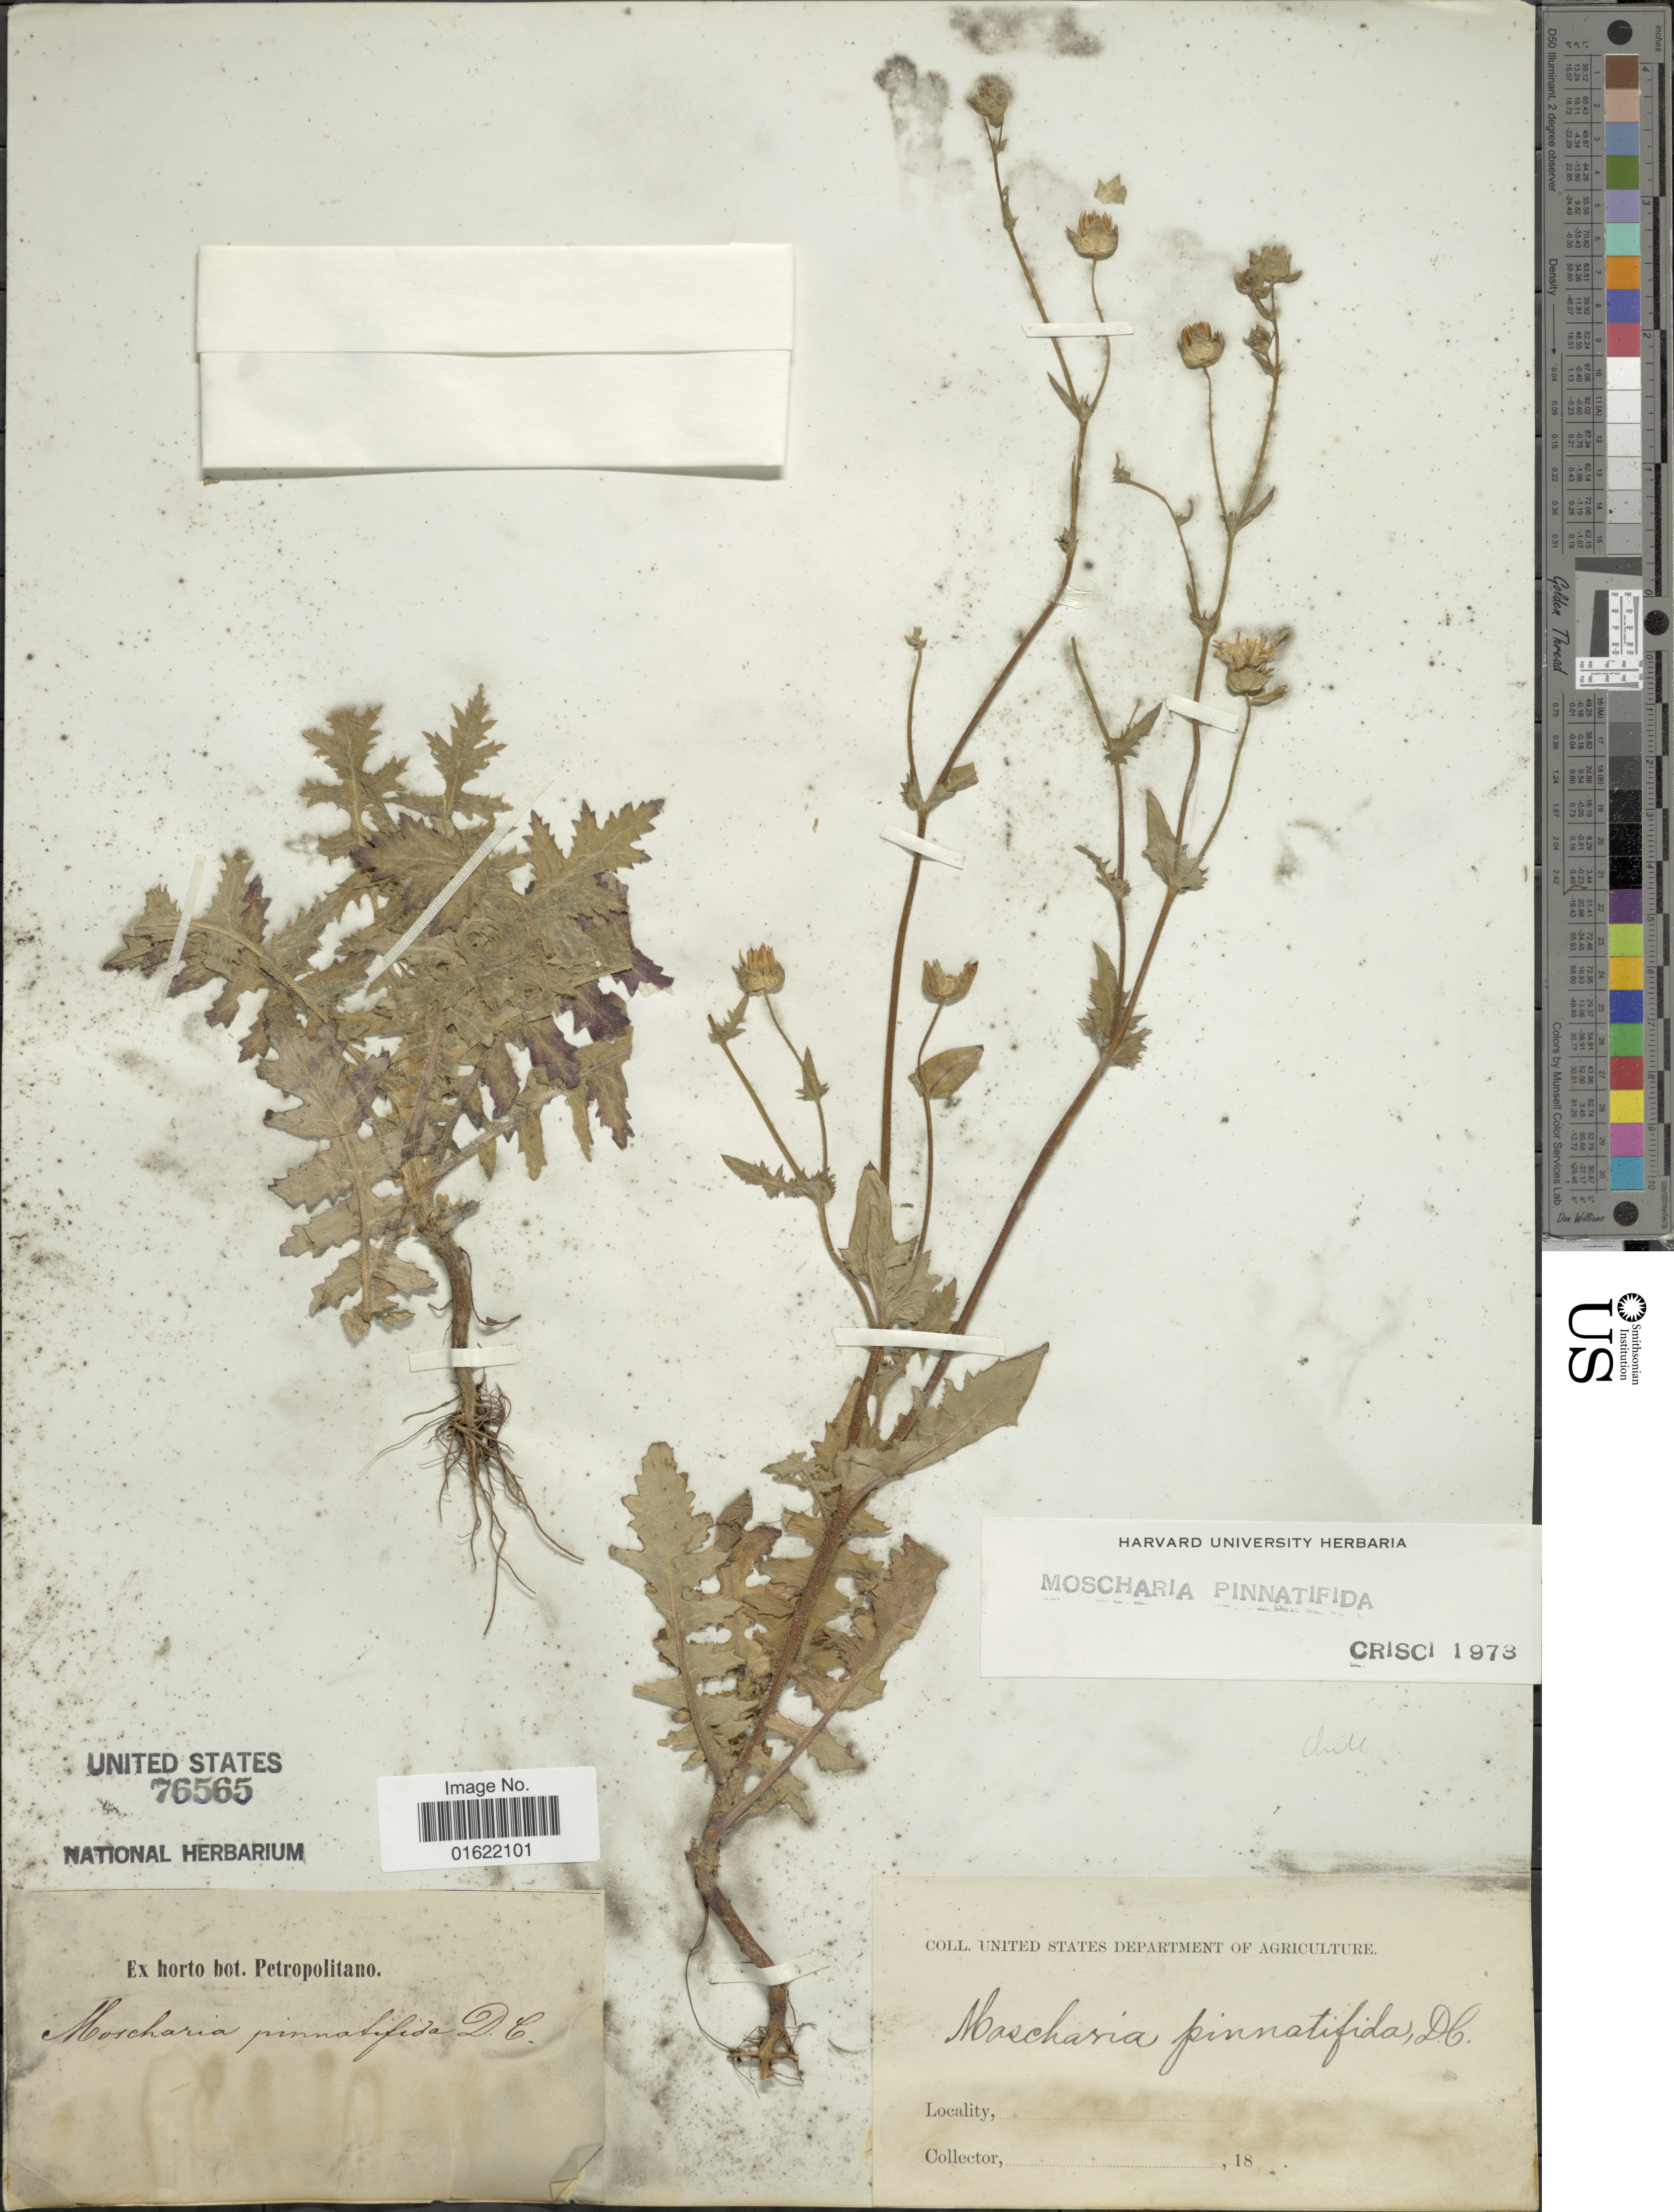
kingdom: Plantae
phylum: Tracheophyta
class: Magnoliopsida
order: Asterales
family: Asteraceae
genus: Moscharia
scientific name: Moscharia pinnatifida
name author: Ruiz & Pav.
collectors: U.S. Department of Agriculture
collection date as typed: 18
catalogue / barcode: US 76565